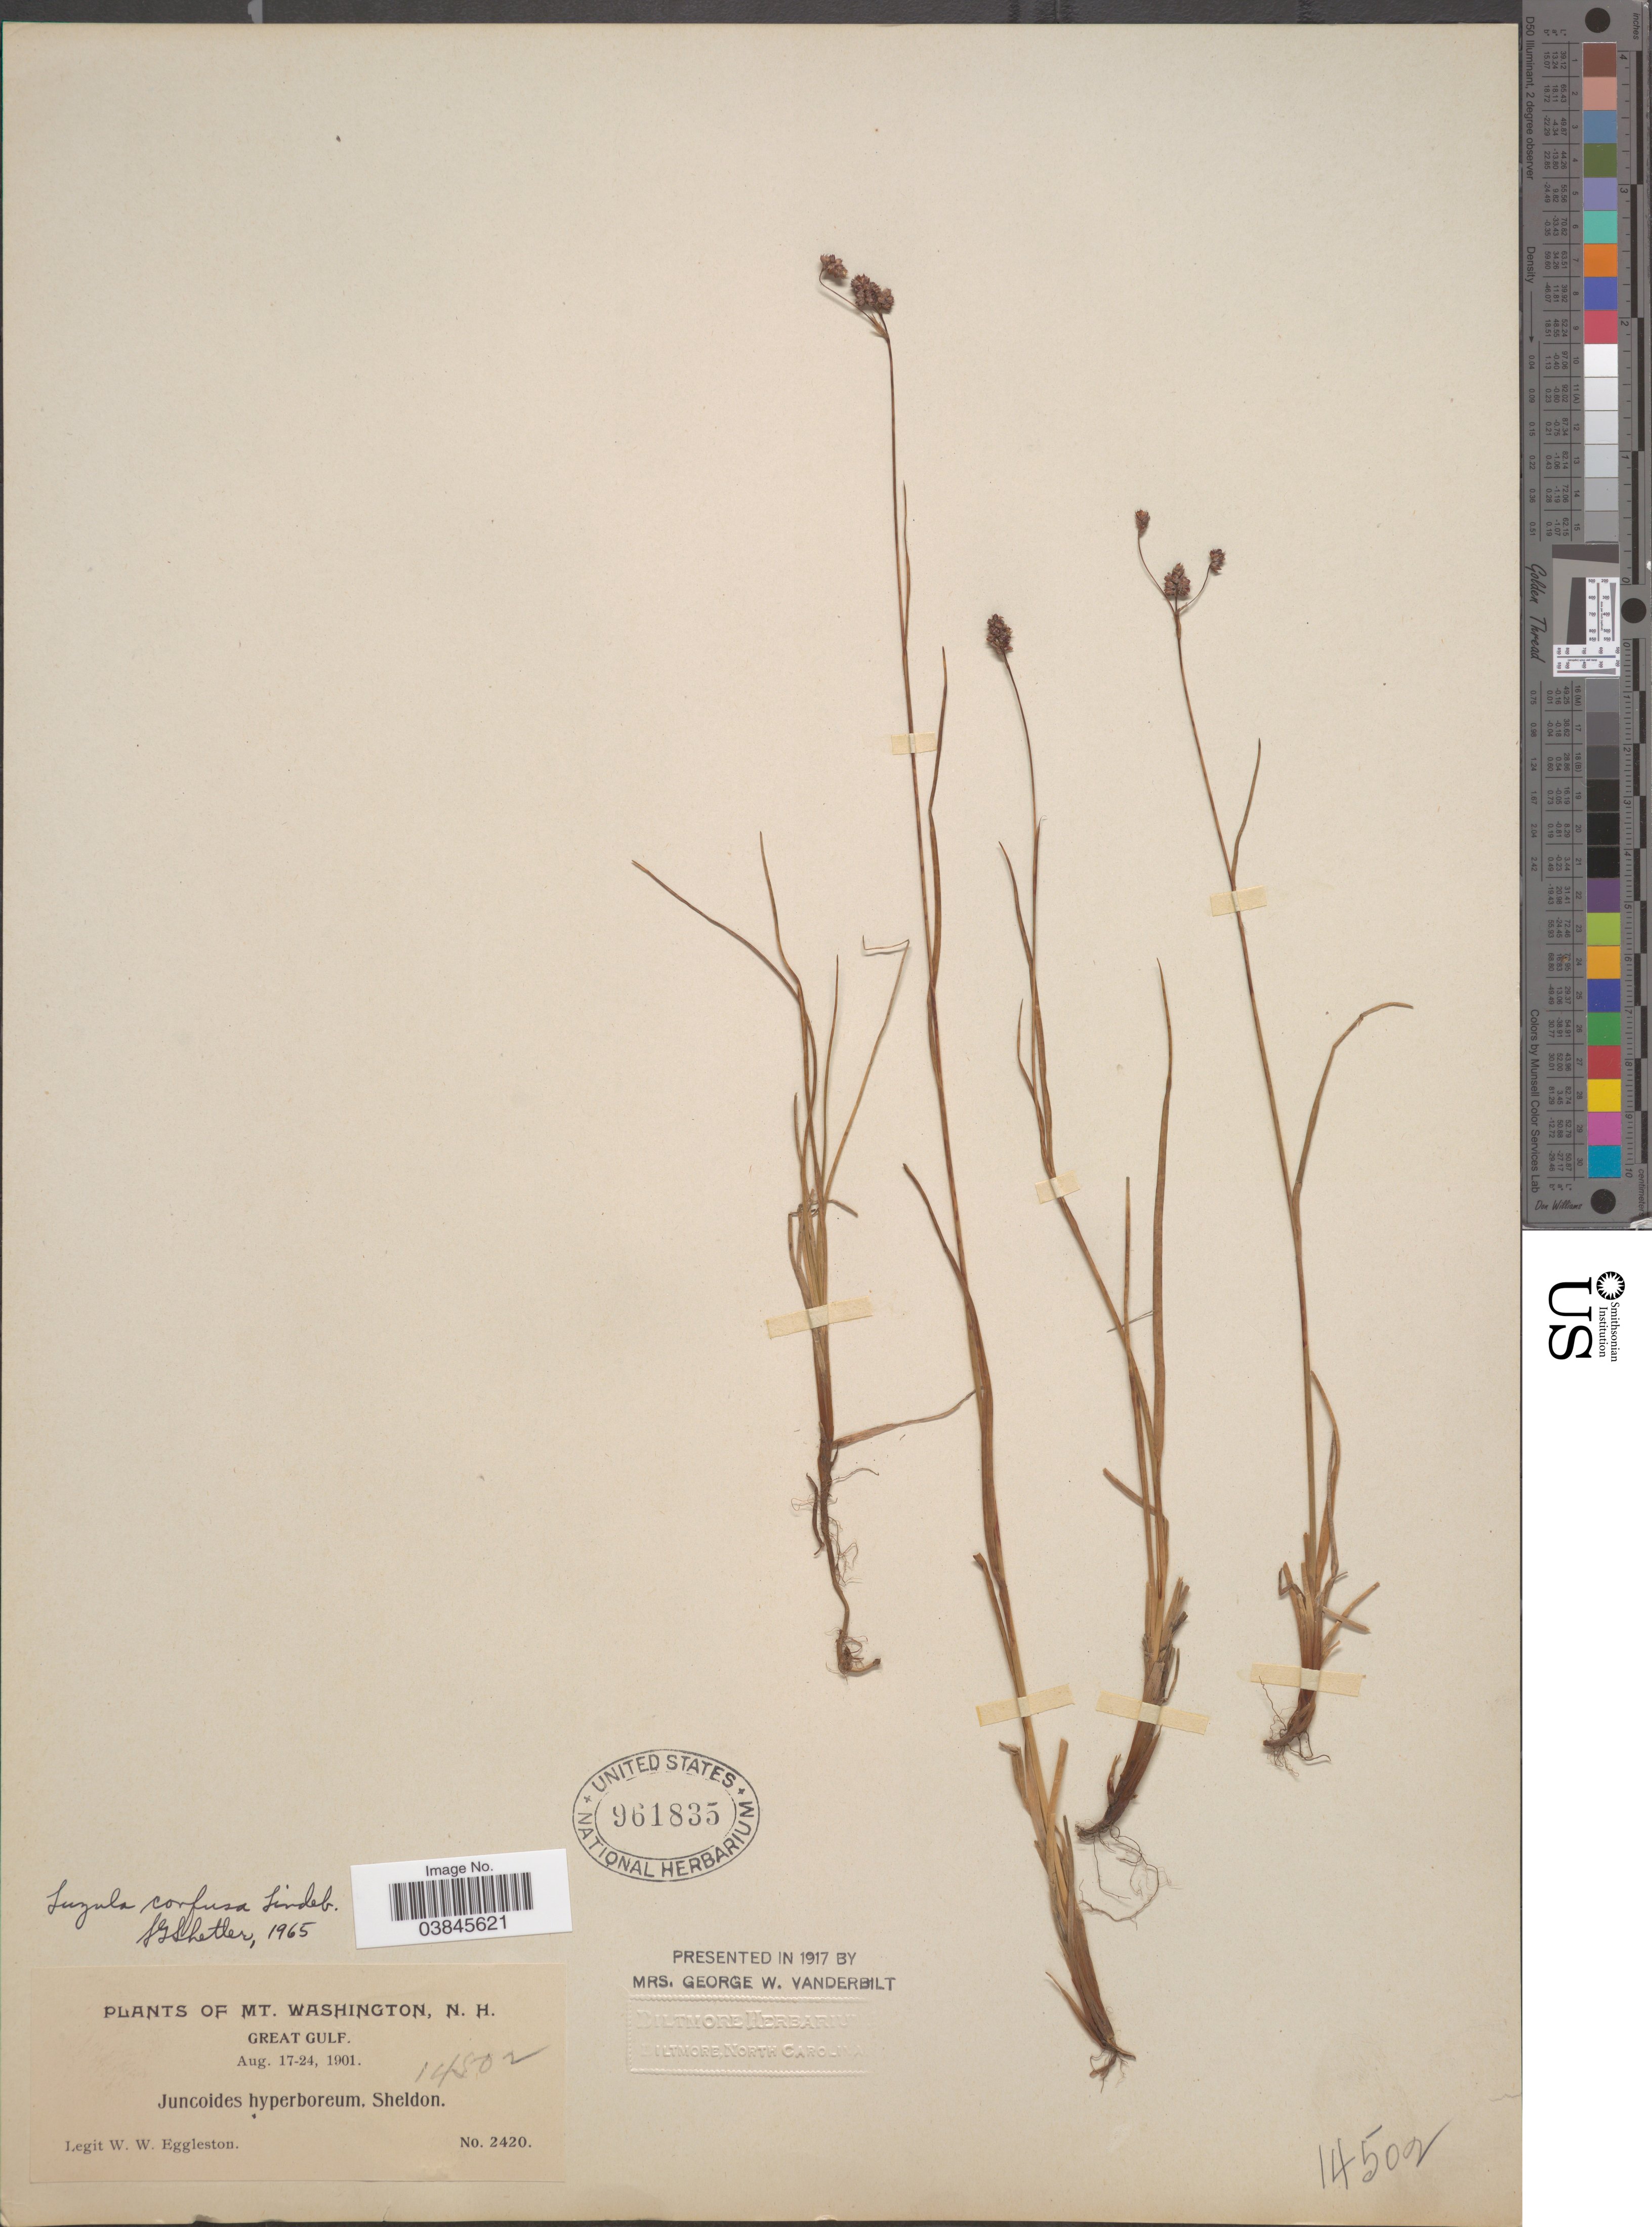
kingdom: Plantae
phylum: Tracheophyta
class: Liliopsida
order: Poales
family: Juncaceae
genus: Luzula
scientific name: Luzula confusa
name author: Lindeb.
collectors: W. W. Eggleston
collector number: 2420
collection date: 1901-08-17/1901-08-24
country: United States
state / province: New Hampshire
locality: Mt. Washington, Great Gulf.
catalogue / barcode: US 961835